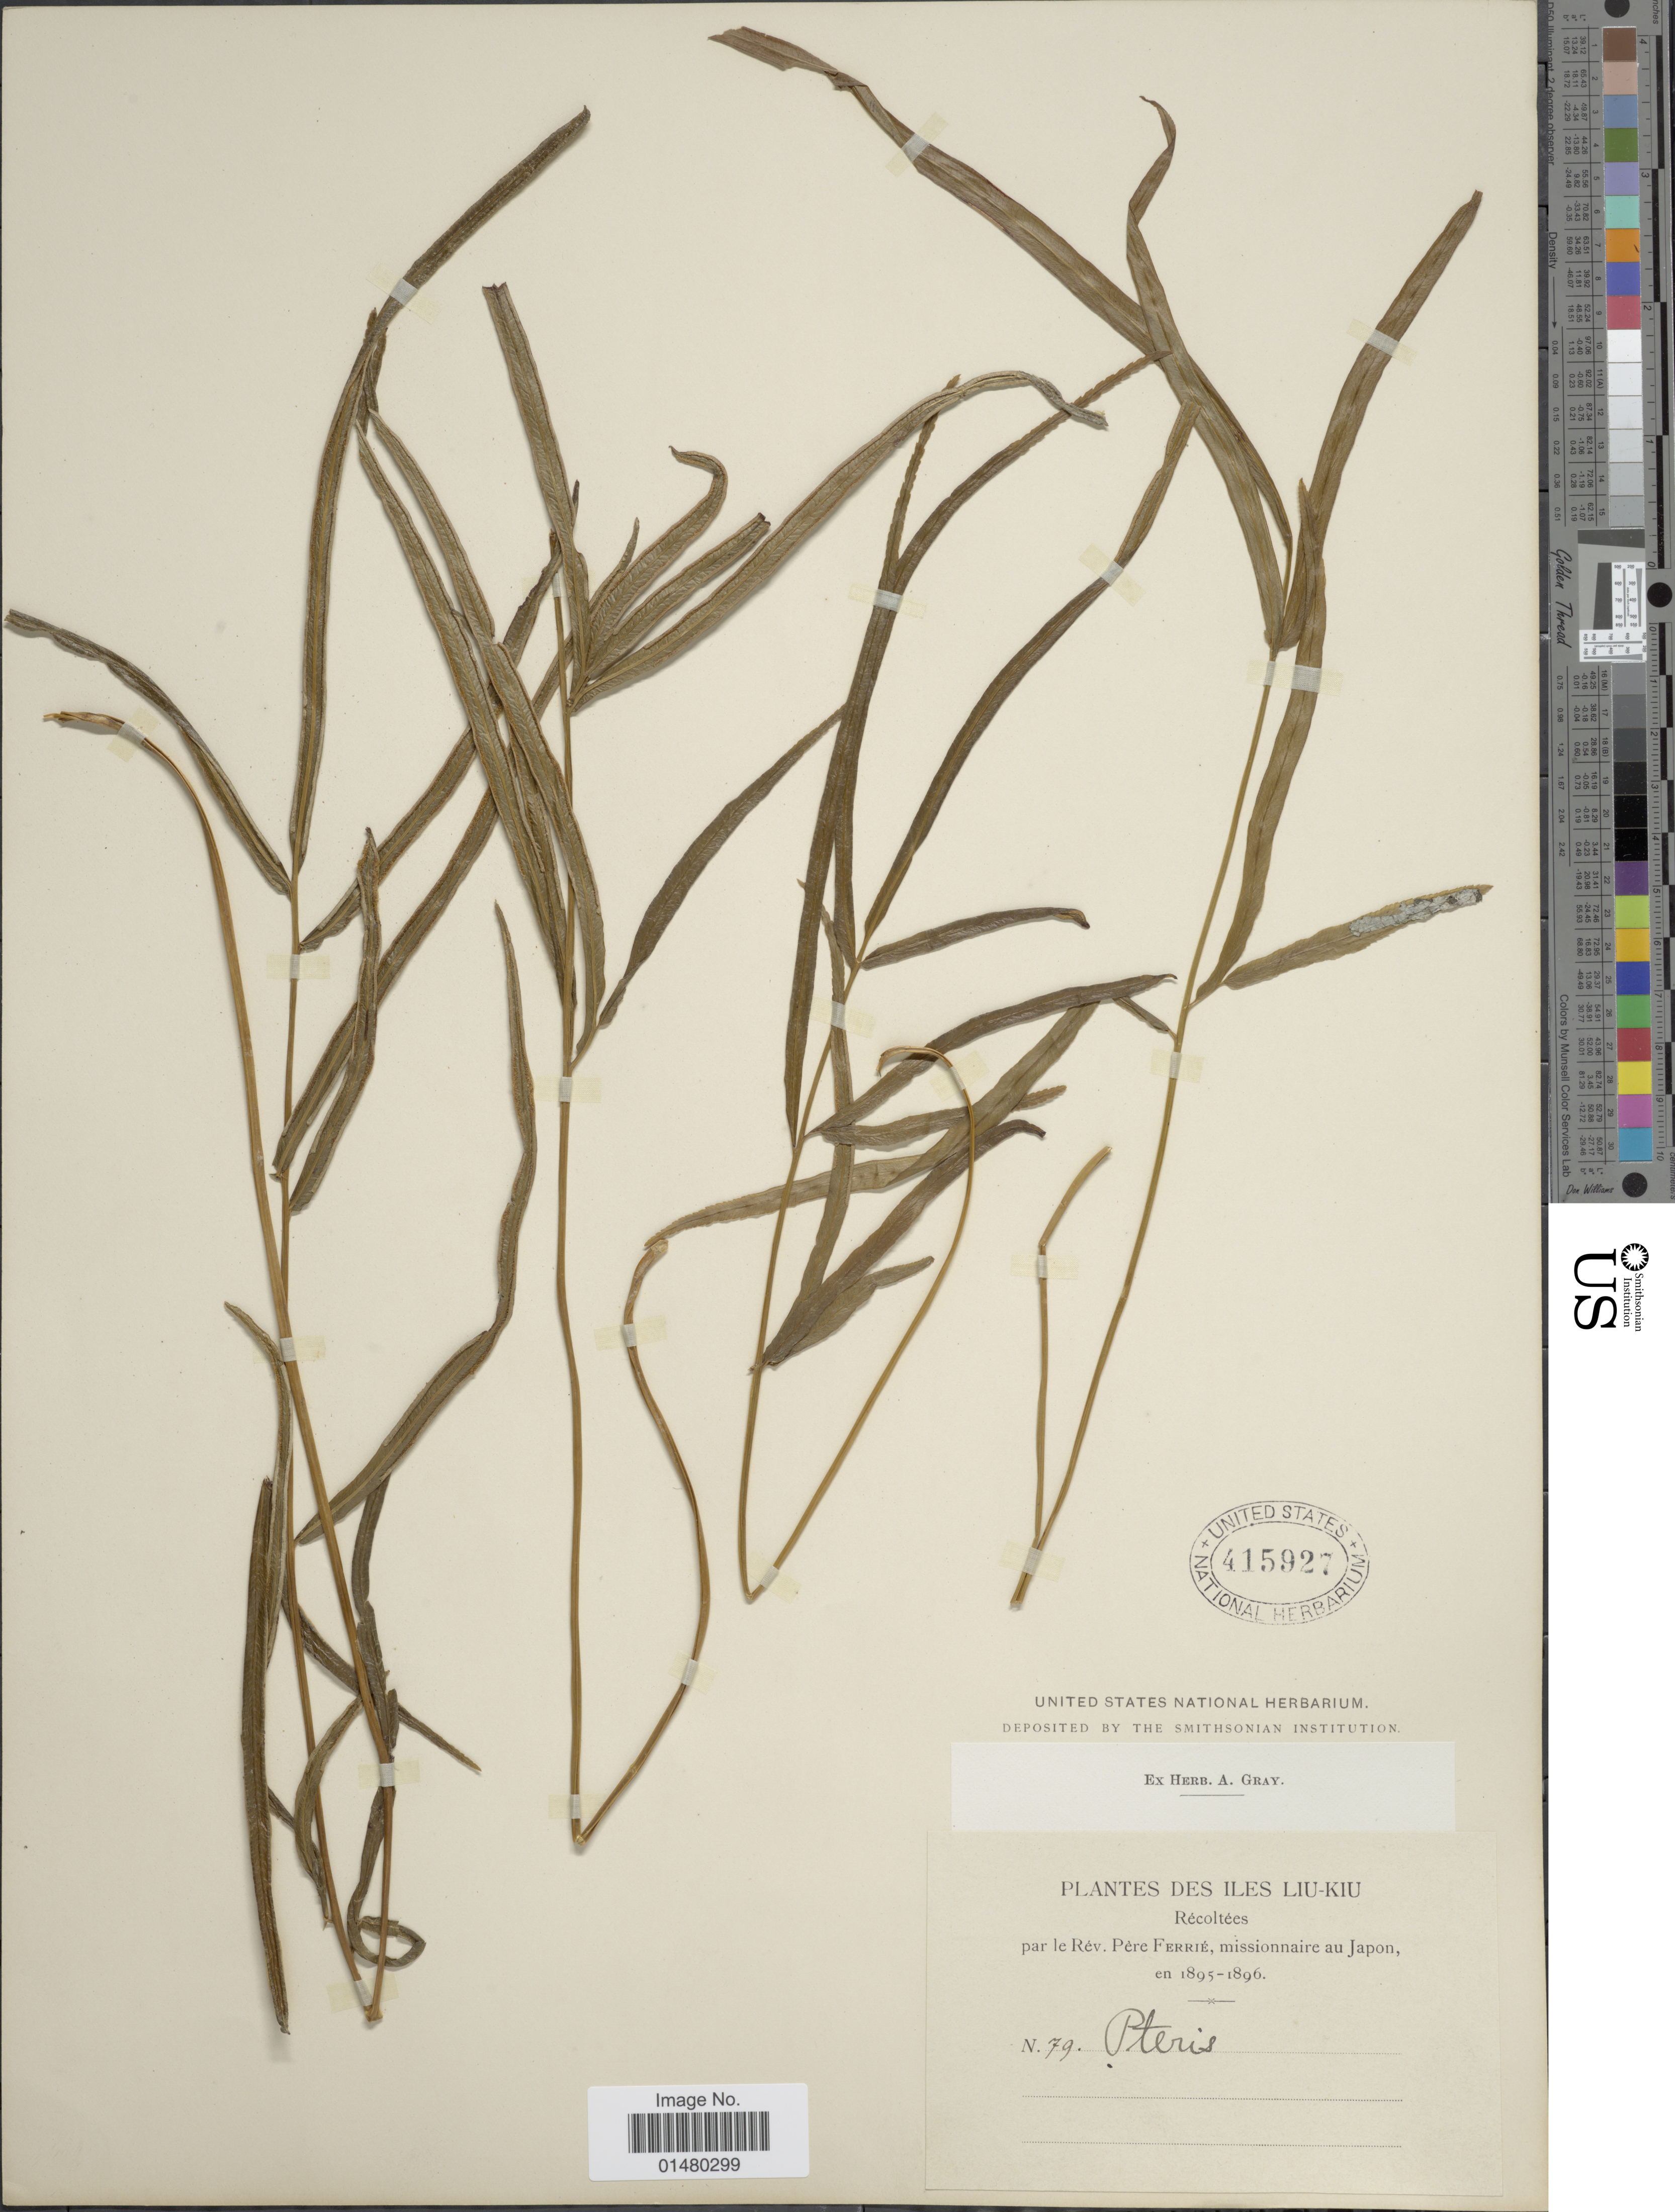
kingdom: Plantae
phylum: Tracheophyta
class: Polypodiopsida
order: Polypodiales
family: Pteridaceae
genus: Pteris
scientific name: Pteris cretica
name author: L.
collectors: P. Ferrié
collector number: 79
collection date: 1895/1896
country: Japan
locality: Iles Liu-Kiu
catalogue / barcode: US 415927